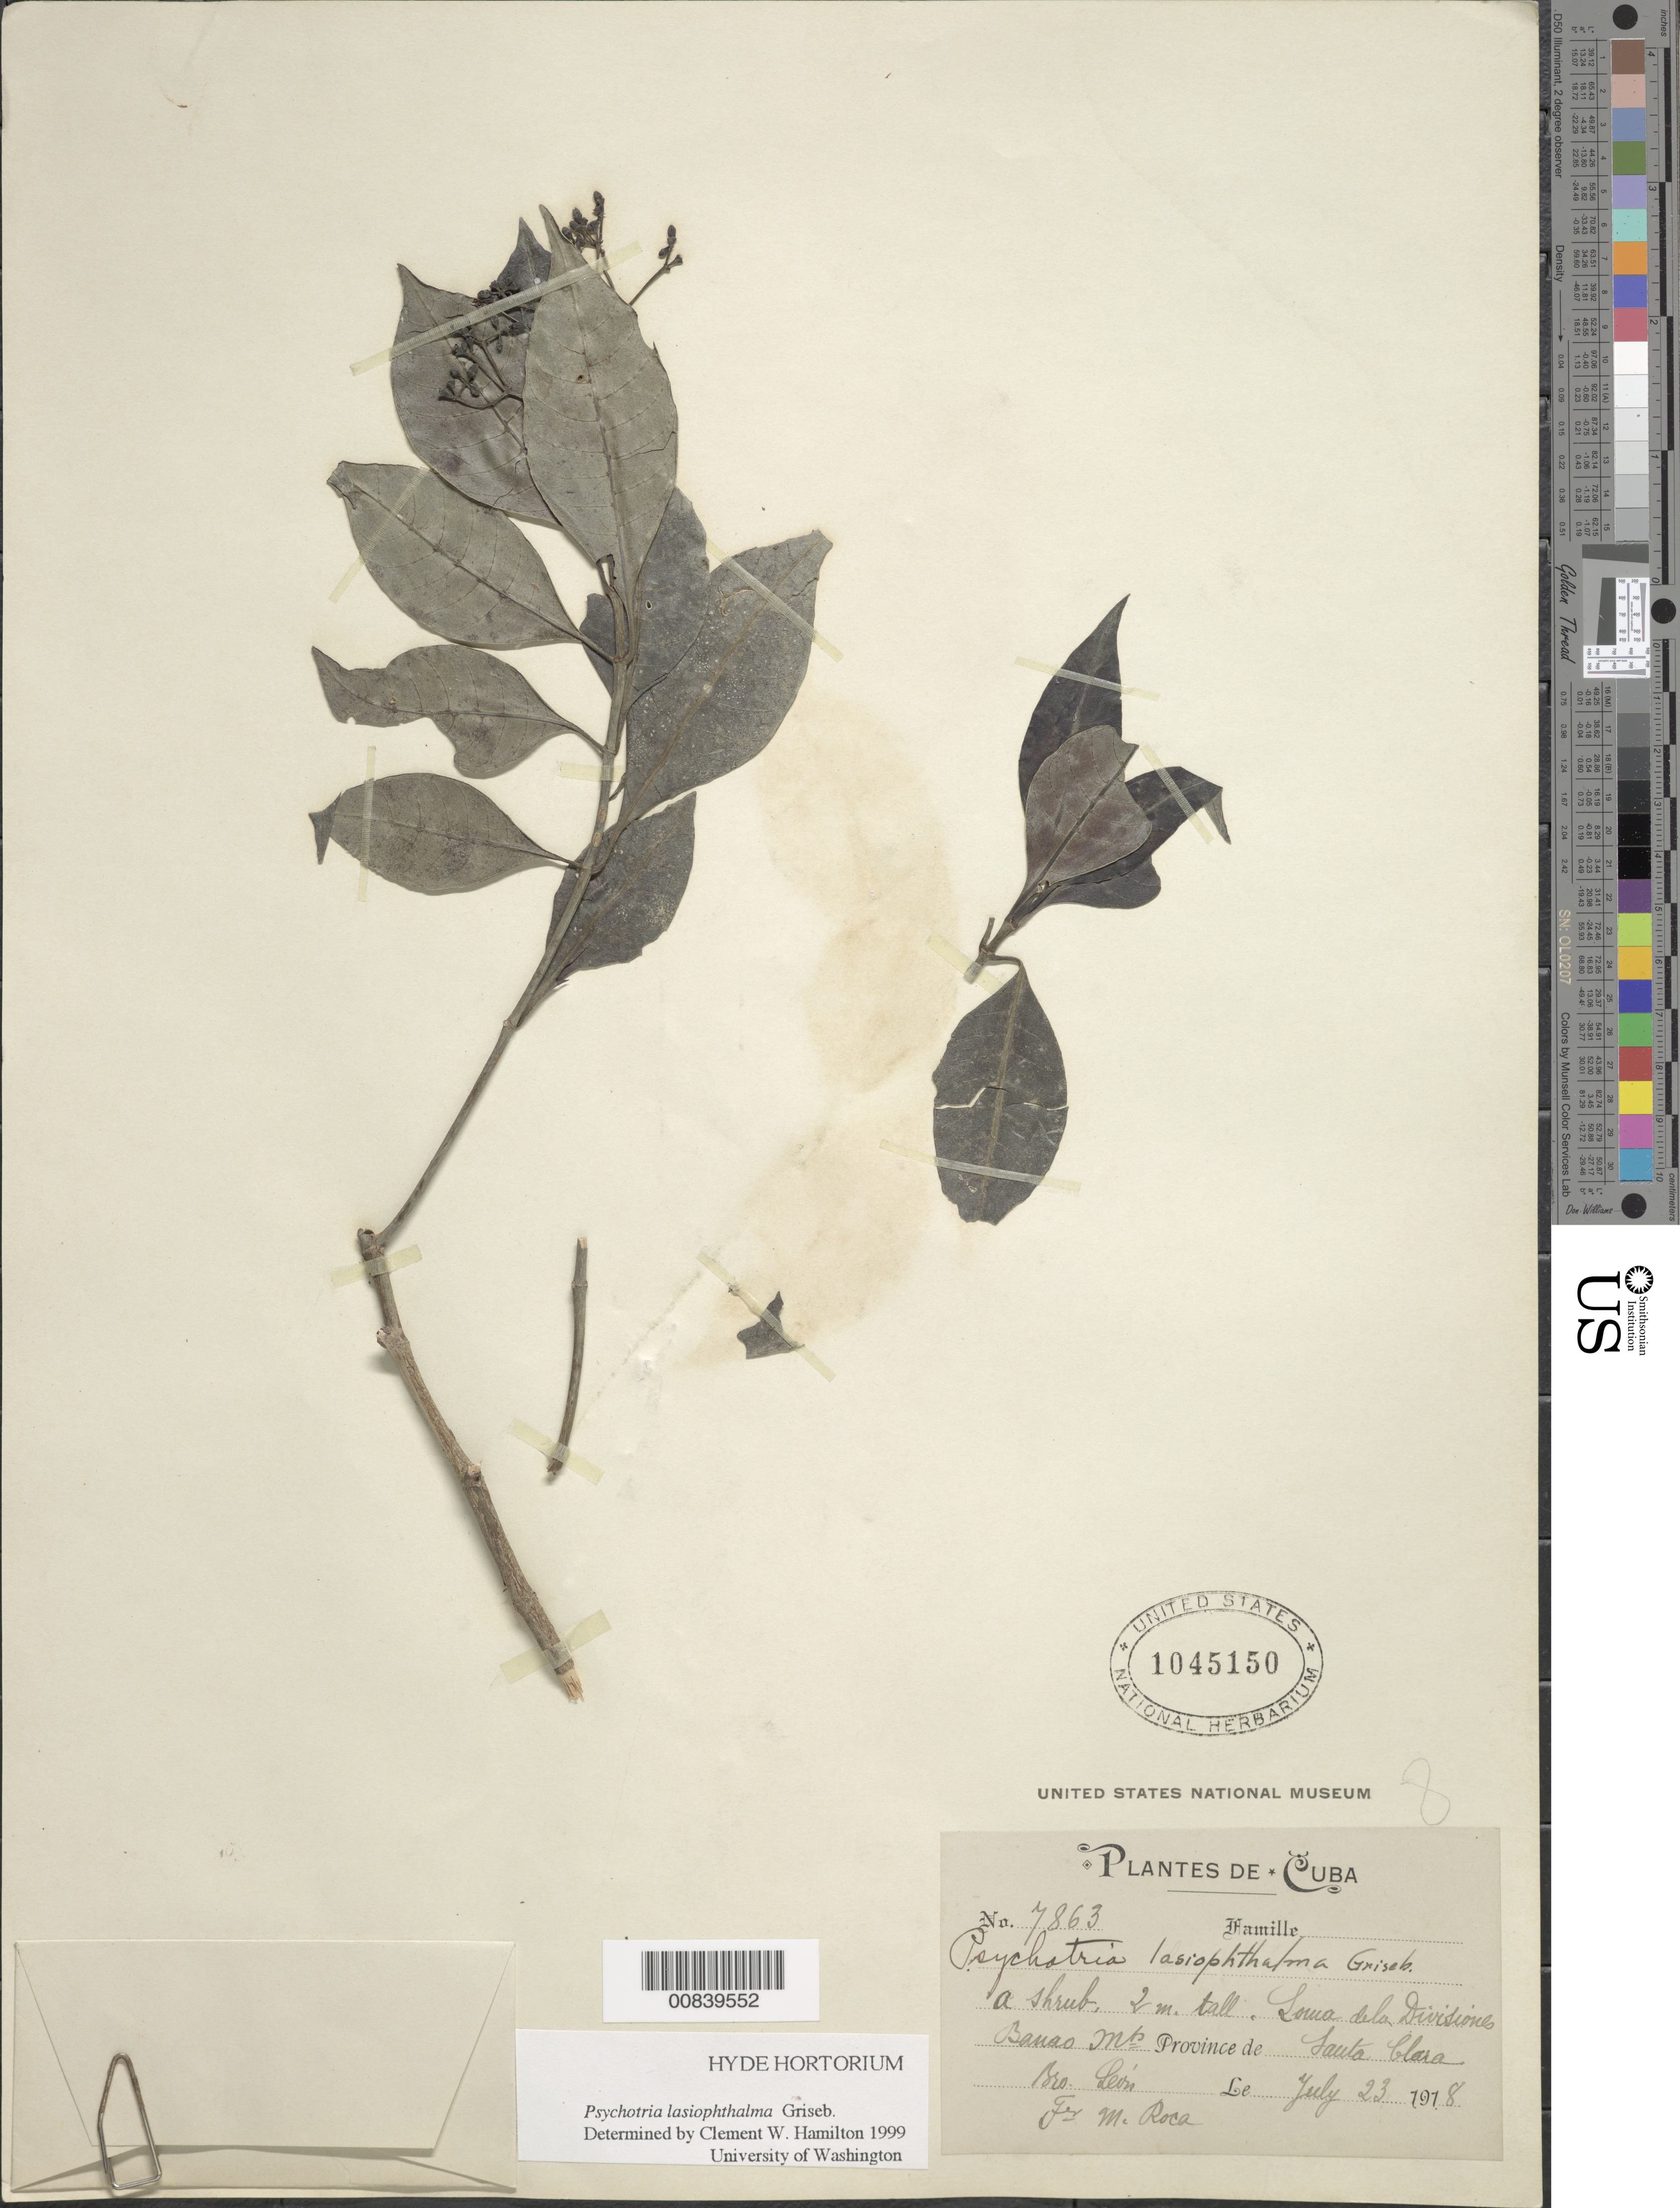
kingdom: Plantae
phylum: Tracheophyta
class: Magnoliopsida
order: Gentianales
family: Rubiaceae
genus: Psychotria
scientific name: Psychotria lasiophthalma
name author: Griseb.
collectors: Bro. León & M. Roca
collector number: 7863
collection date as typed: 23 Jul 1918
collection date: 1918-07-23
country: Cuba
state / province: Las Villas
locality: Loma de la Divisiones. Banas Mts.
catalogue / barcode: US 1045150